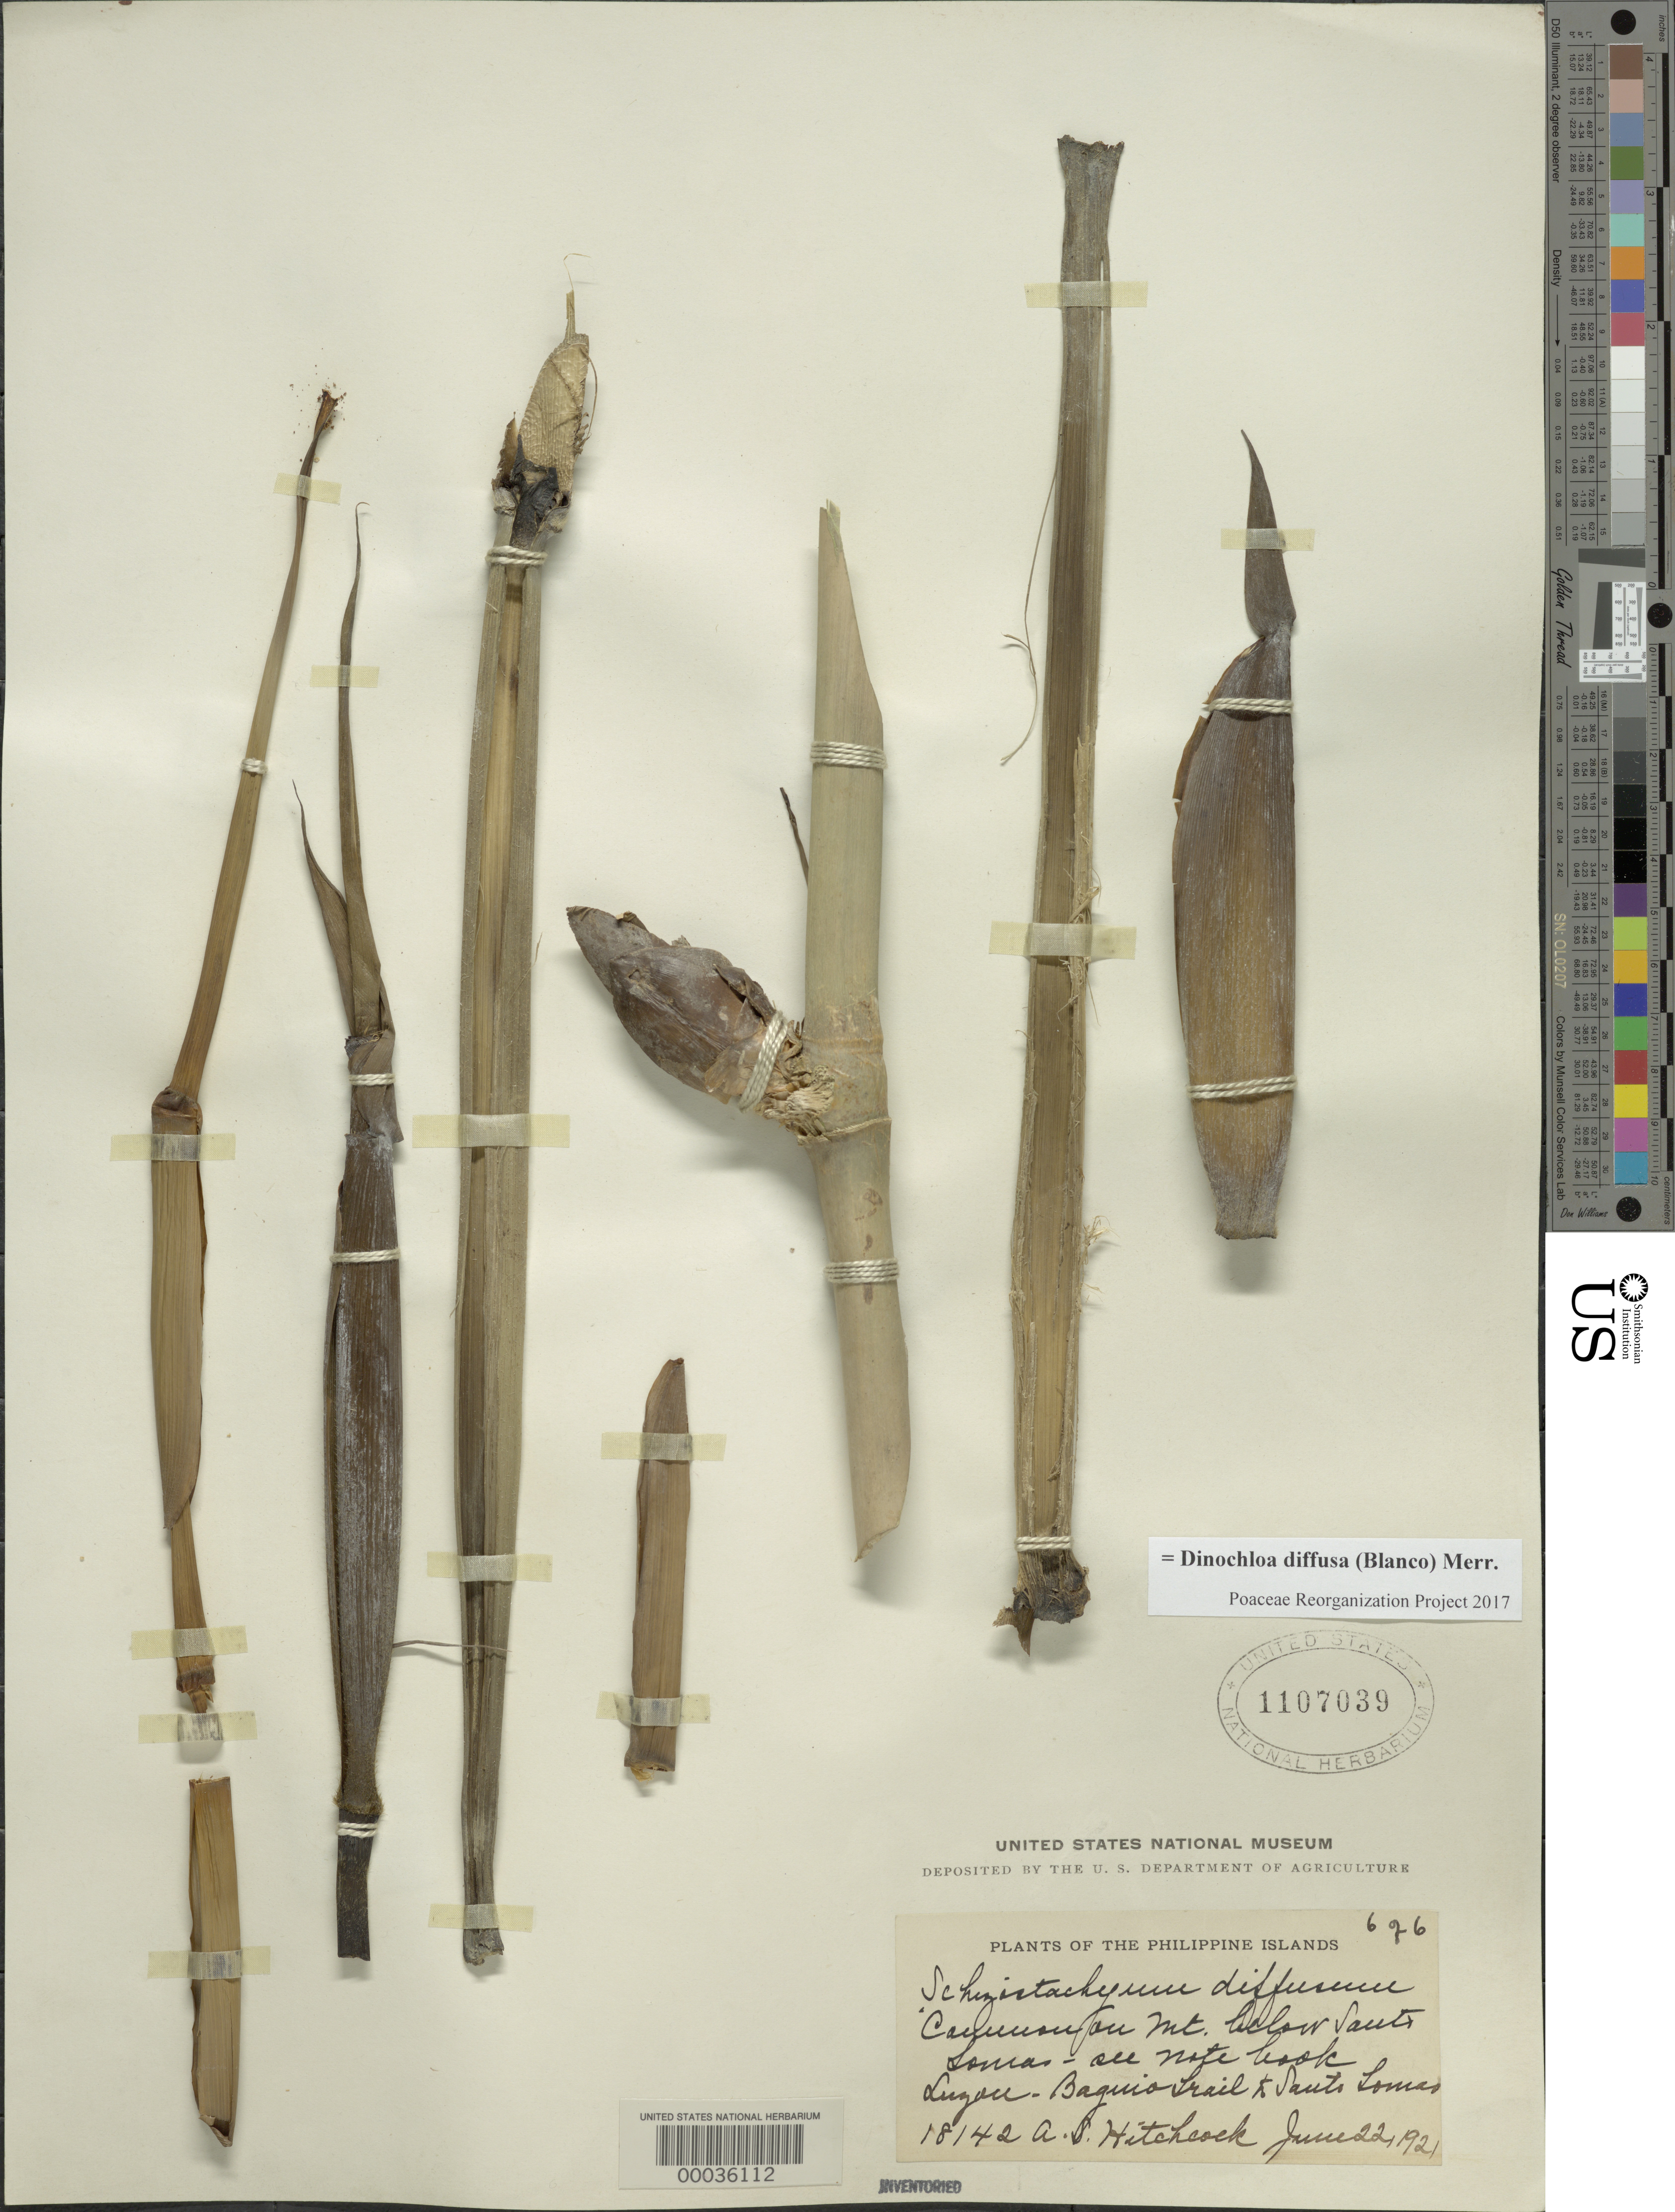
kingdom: Plantae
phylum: Tracheophyta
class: Liliopsida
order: Poales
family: Poaceae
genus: Dinochloa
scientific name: Dinochloa diffusa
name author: (Blanco) Merr.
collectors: A. S. Hitchcock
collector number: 18142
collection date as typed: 22 Jun 1921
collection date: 1921-06-22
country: Philippines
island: Luzon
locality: Santo lomas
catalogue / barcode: US 1107039